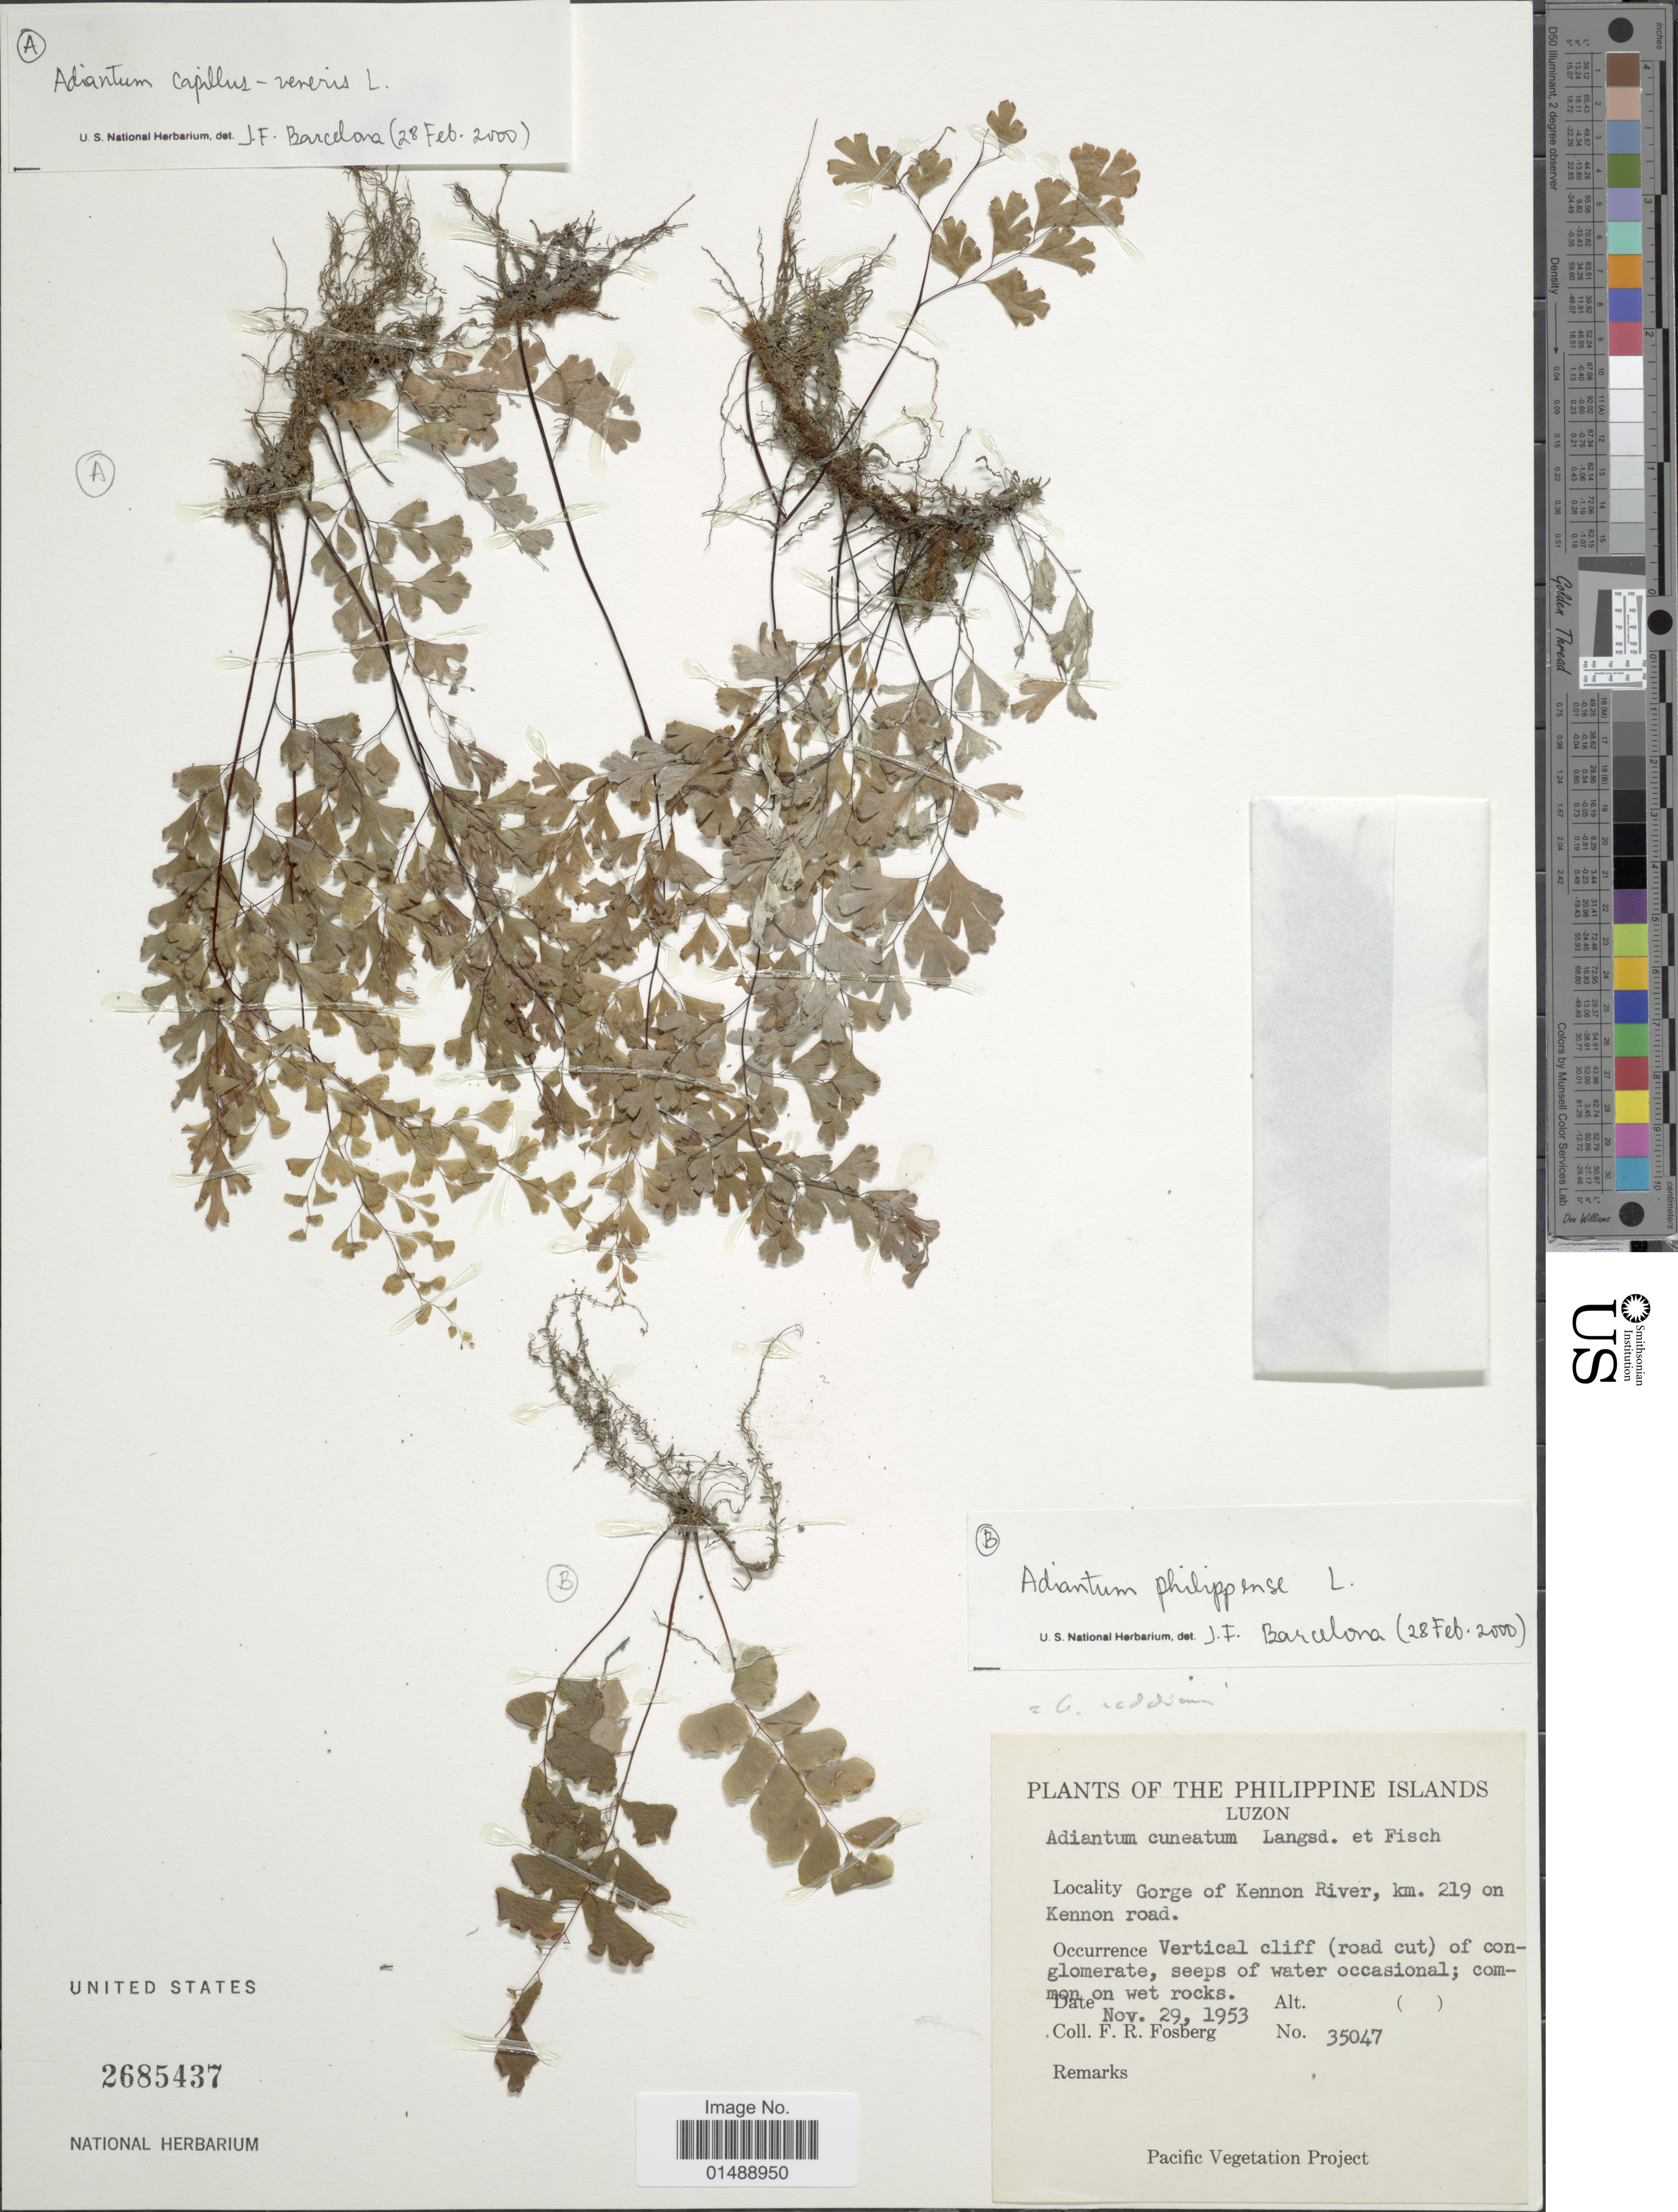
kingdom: Plantae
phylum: Tracheophyta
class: Polypodiopsida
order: Polypodiales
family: Pteridaceae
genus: Adiantum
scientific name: Adiantum capillus-veneris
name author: L.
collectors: F. R. Fosberg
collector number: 35047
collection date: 1953-11-29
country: Philippines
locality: Luzon, Gorge of Kennon River, km. 219 on Kennon road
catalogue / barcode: US 2685437